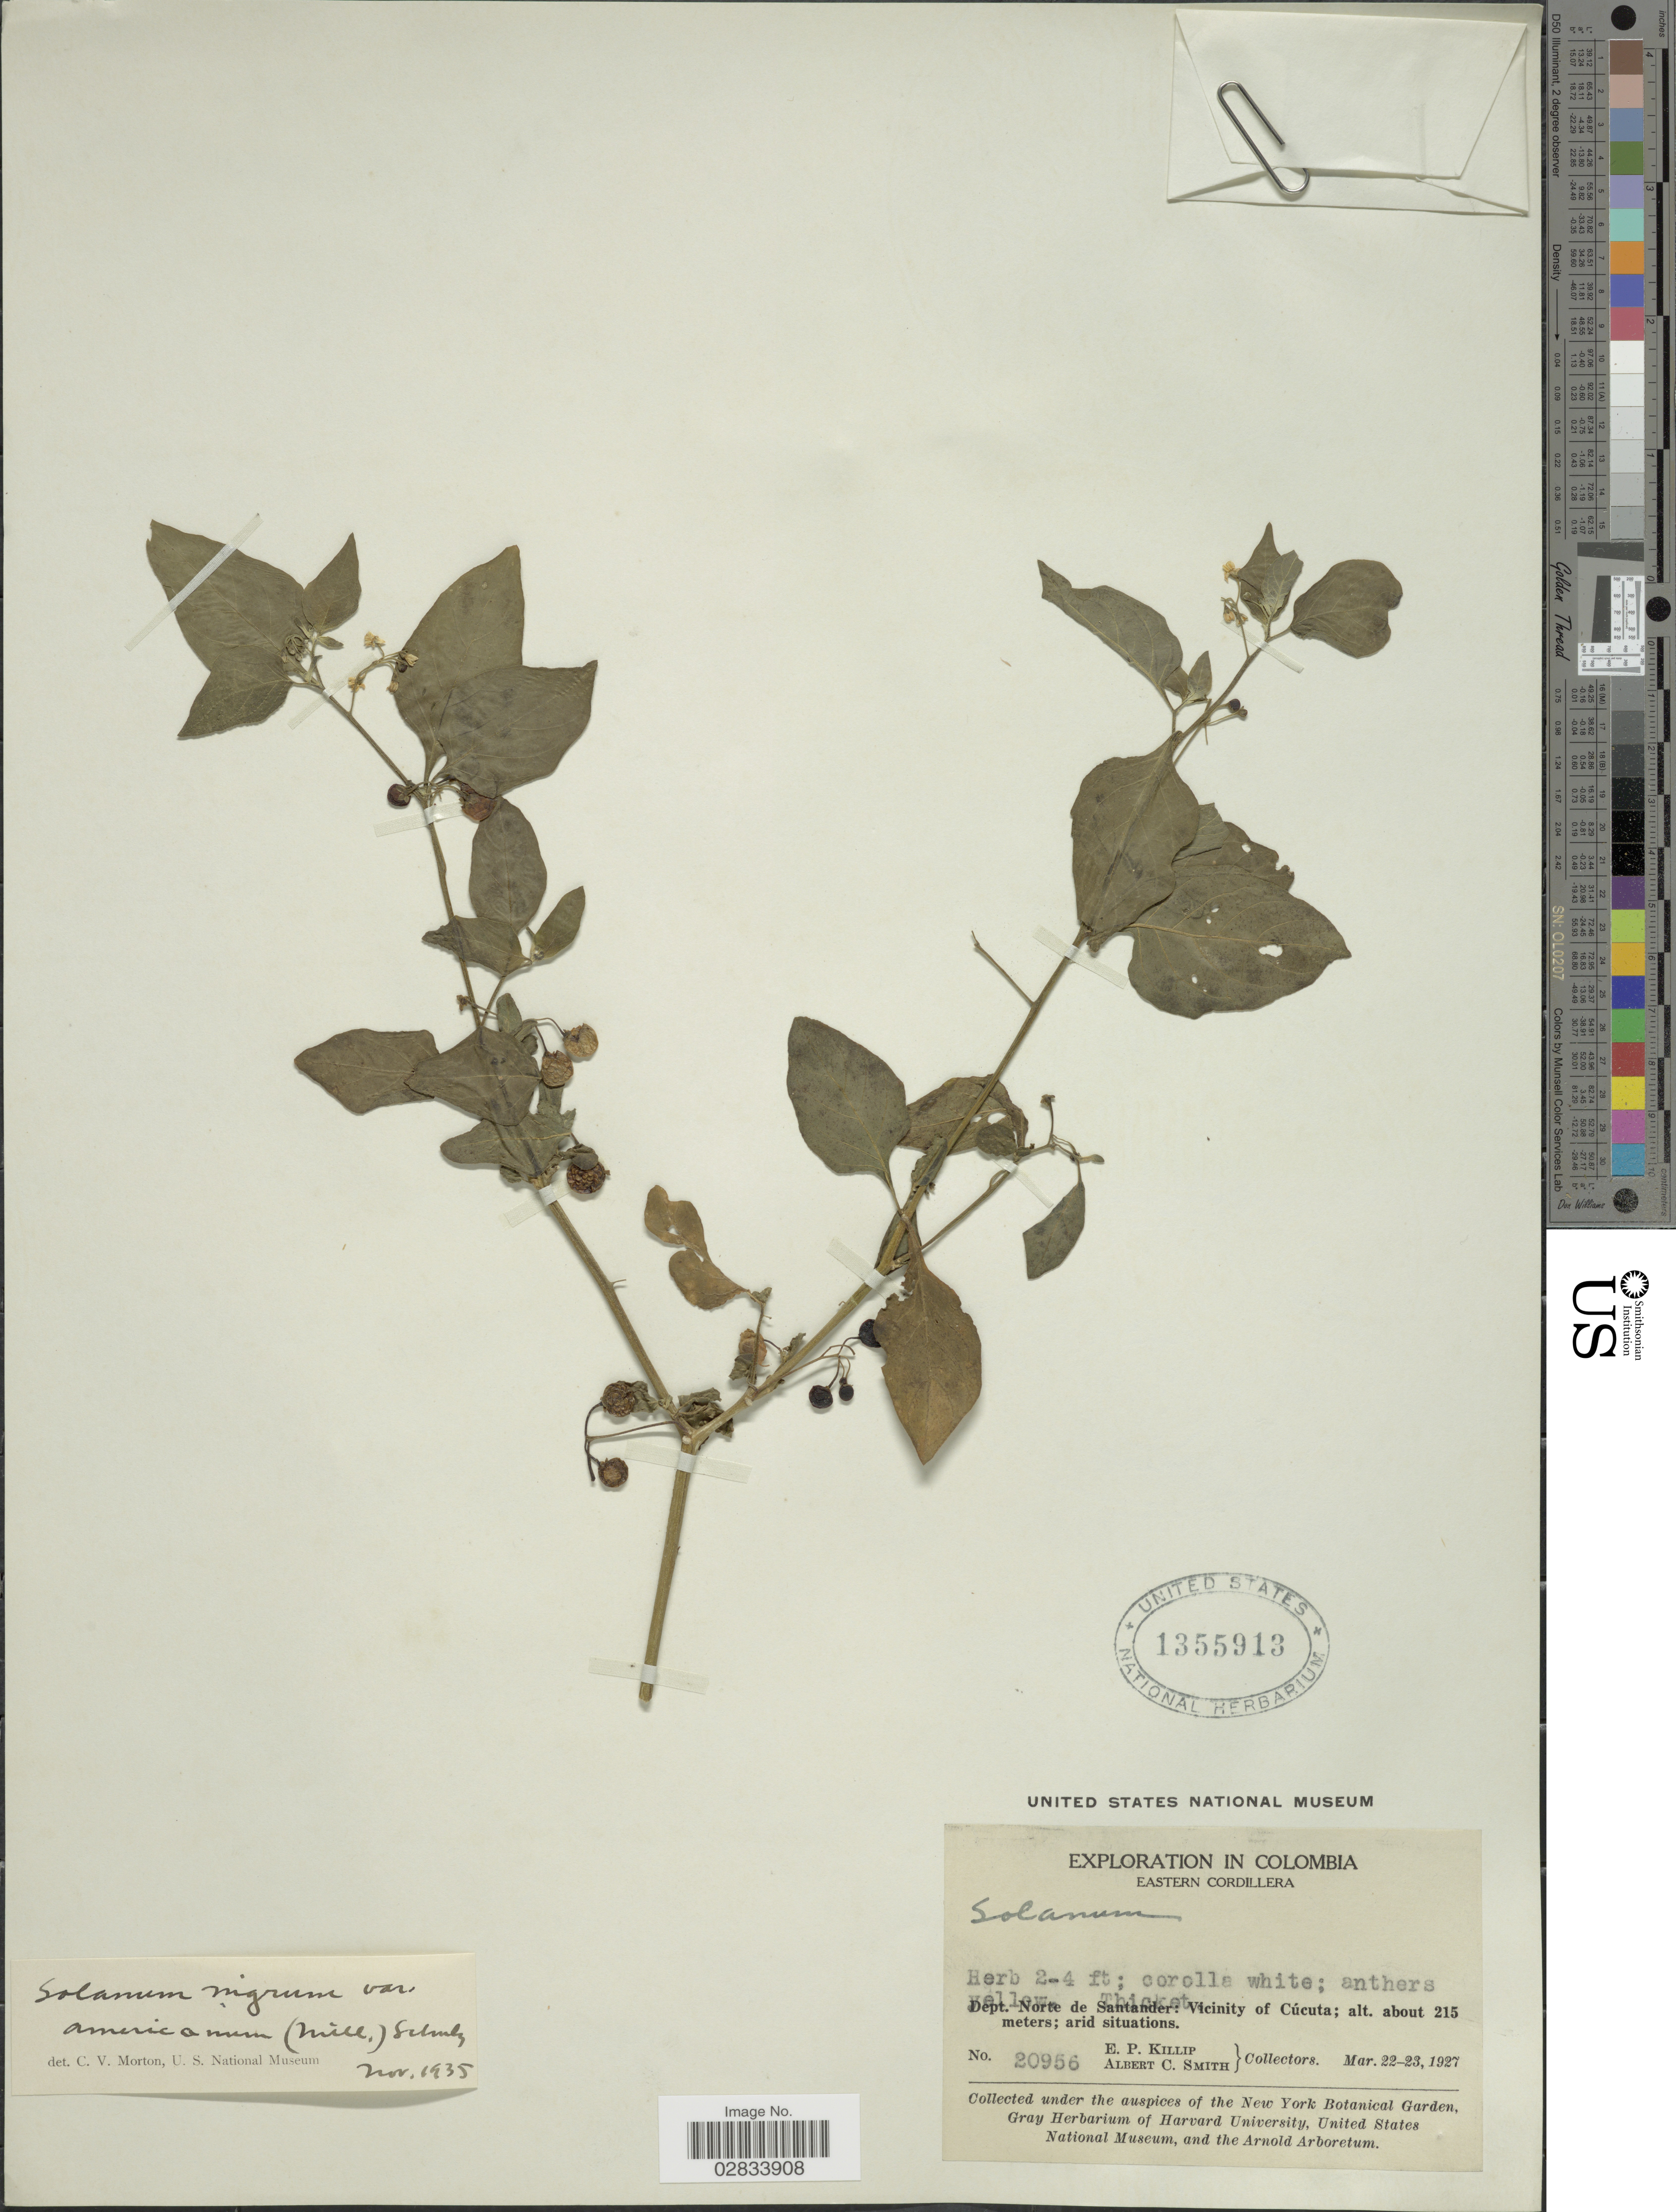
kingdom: Plantae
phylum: Tracheophyta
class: Magnoliopsida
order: Solanales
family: Solanaceae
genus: Solanum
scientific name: Solanum nigrum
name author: L.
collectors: E. P. Killip & A. C. Smith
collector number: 20956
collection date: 1927-03-22/1927-03-23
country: Colombia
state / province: Norte de Santander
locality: Eastern Cordillera, Dept. Norte de Santander: Vicinity of Cúcuta.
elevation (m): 215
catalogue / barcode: US 1355913